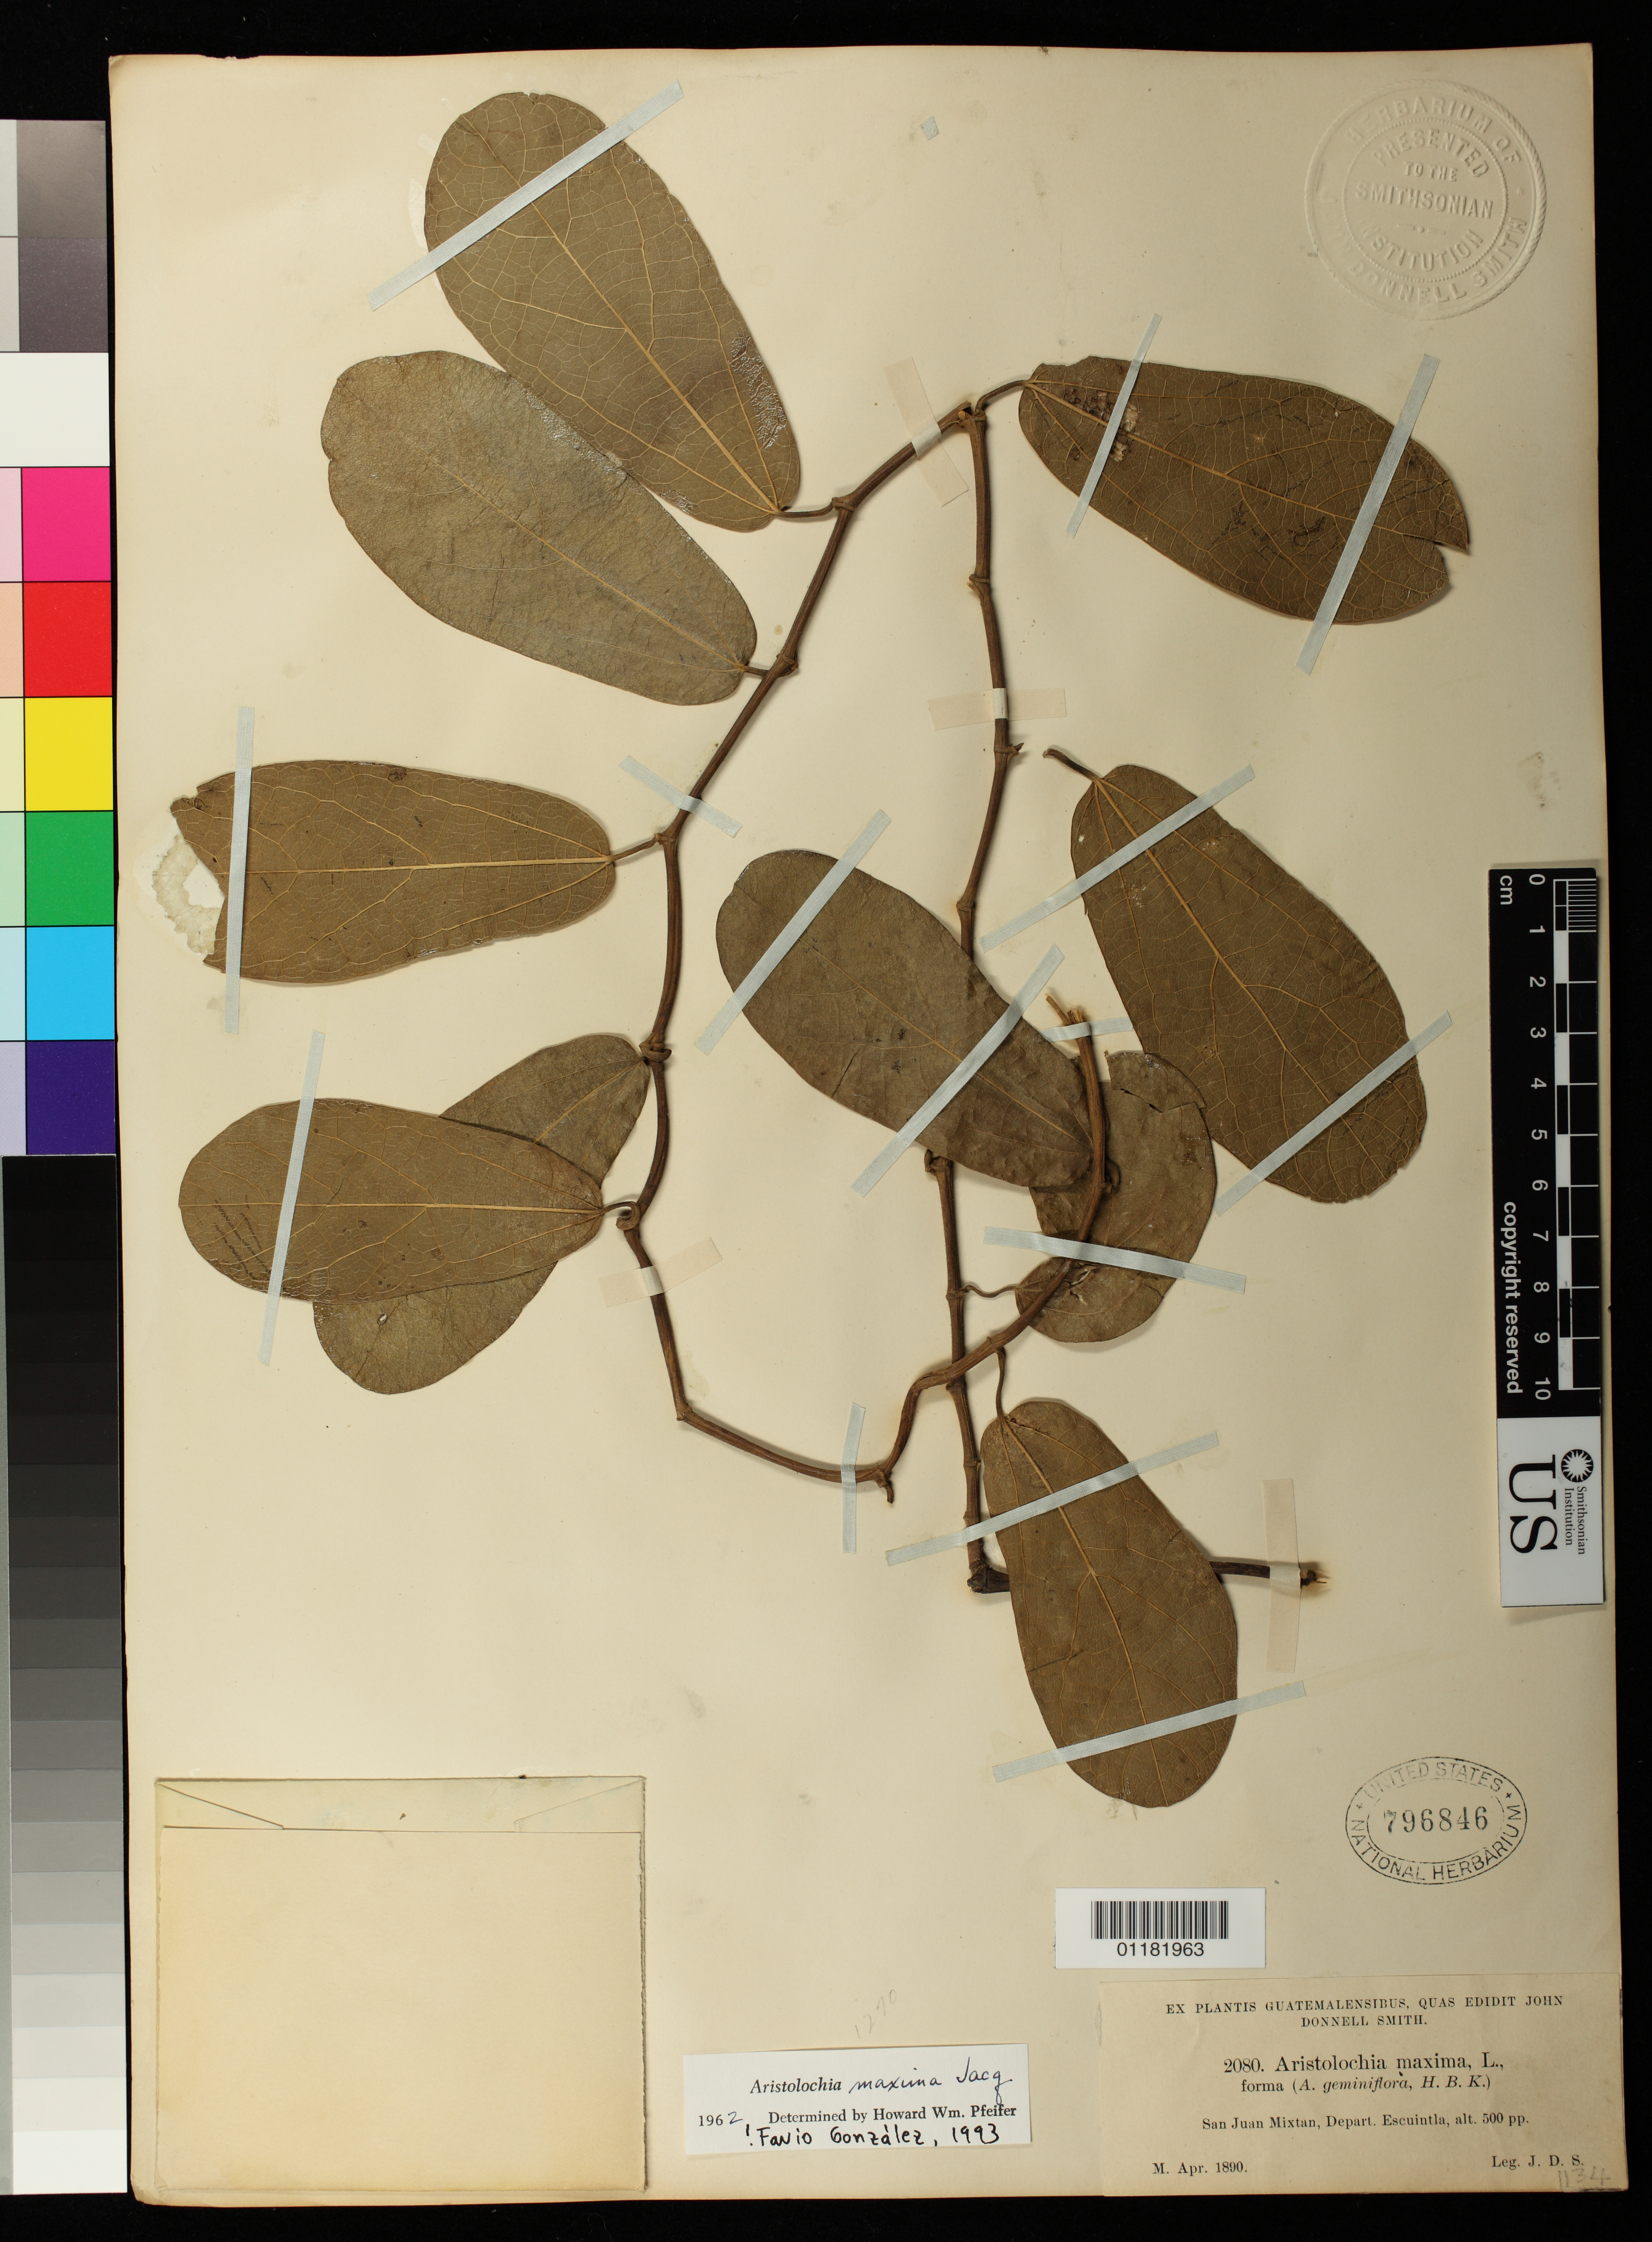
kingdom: Plantae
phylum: Tracheophyta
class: Magnoliopsida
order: Piperales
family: Aristolochiaceae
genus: Aristolochia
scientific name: Aristolochia maxima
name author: Jacq.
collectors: J. Donnell Smith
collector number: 2080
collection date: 1890-04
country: Guatemala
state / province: Escuintla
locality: San Juan Mixtan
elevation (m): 152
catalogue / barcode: US 796846